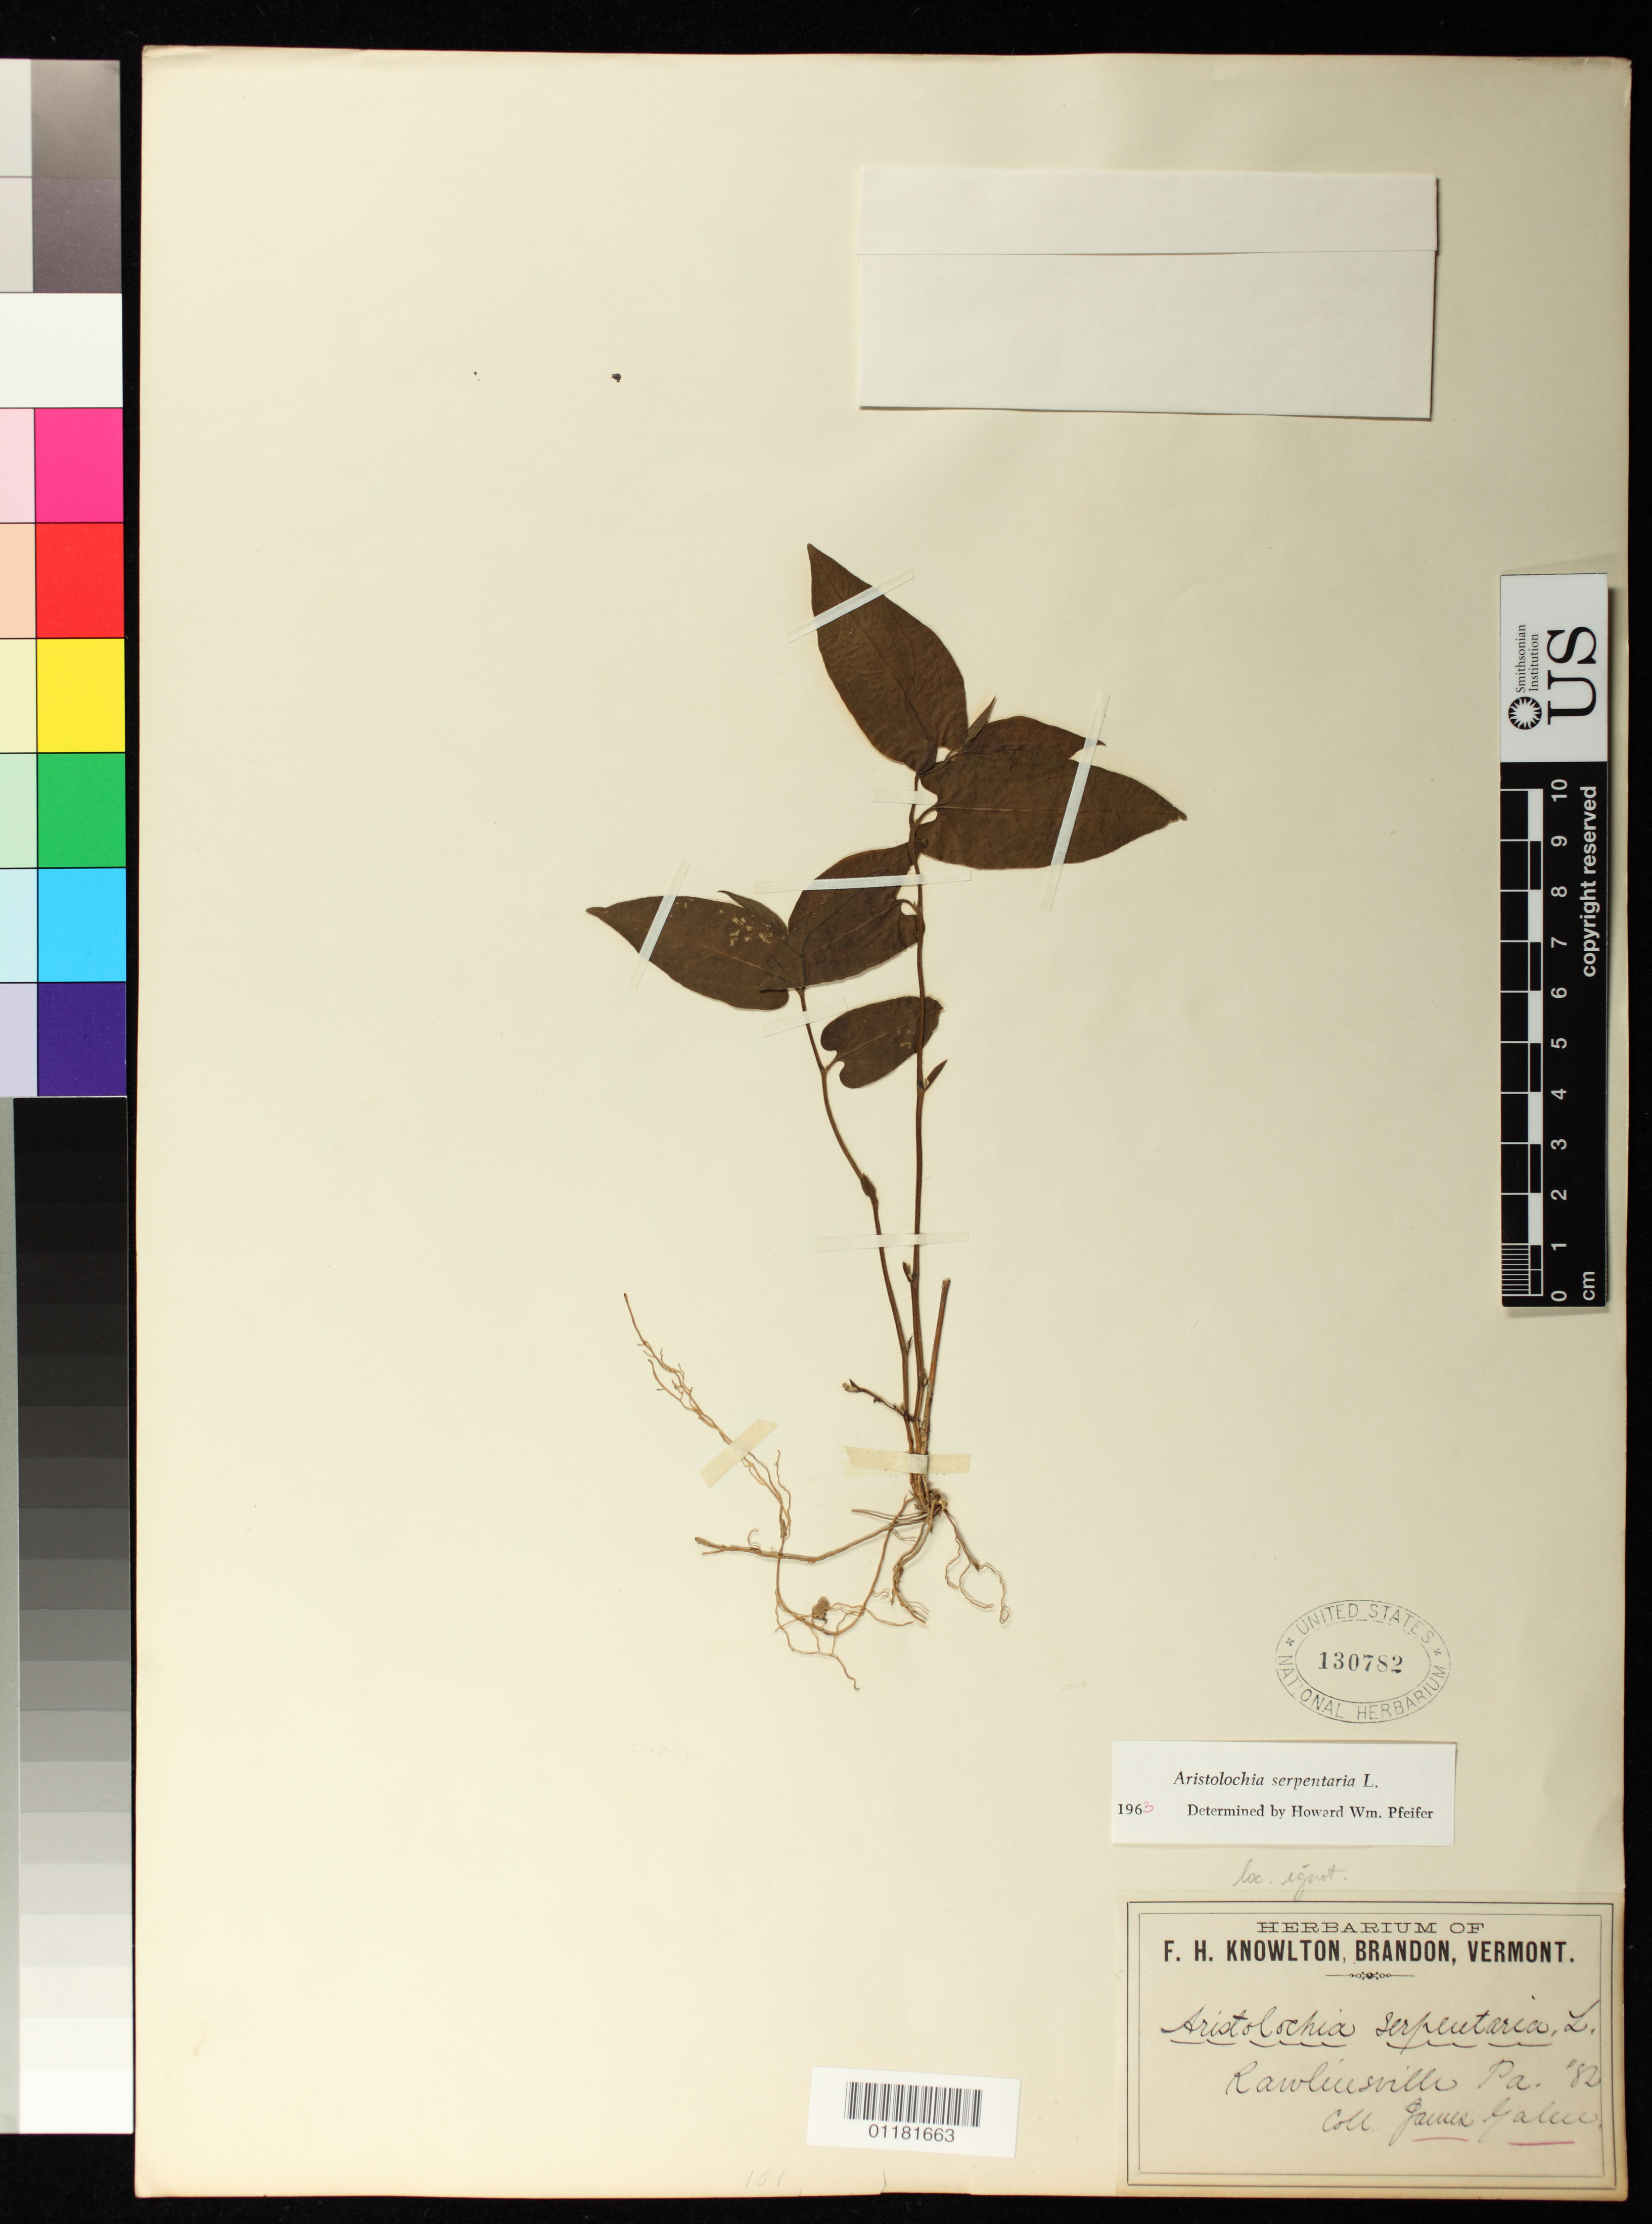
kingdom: Plantae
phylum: Tracheophyta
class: Magnoliopsida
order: Piperales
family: Aristolochiaceae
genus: Aristolochia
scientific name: Aristolochia serpentaria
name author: L.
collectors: J. Galen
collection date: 1882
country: United States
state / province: Pennsylvania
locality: Rawlinsville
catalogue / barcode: US 130782